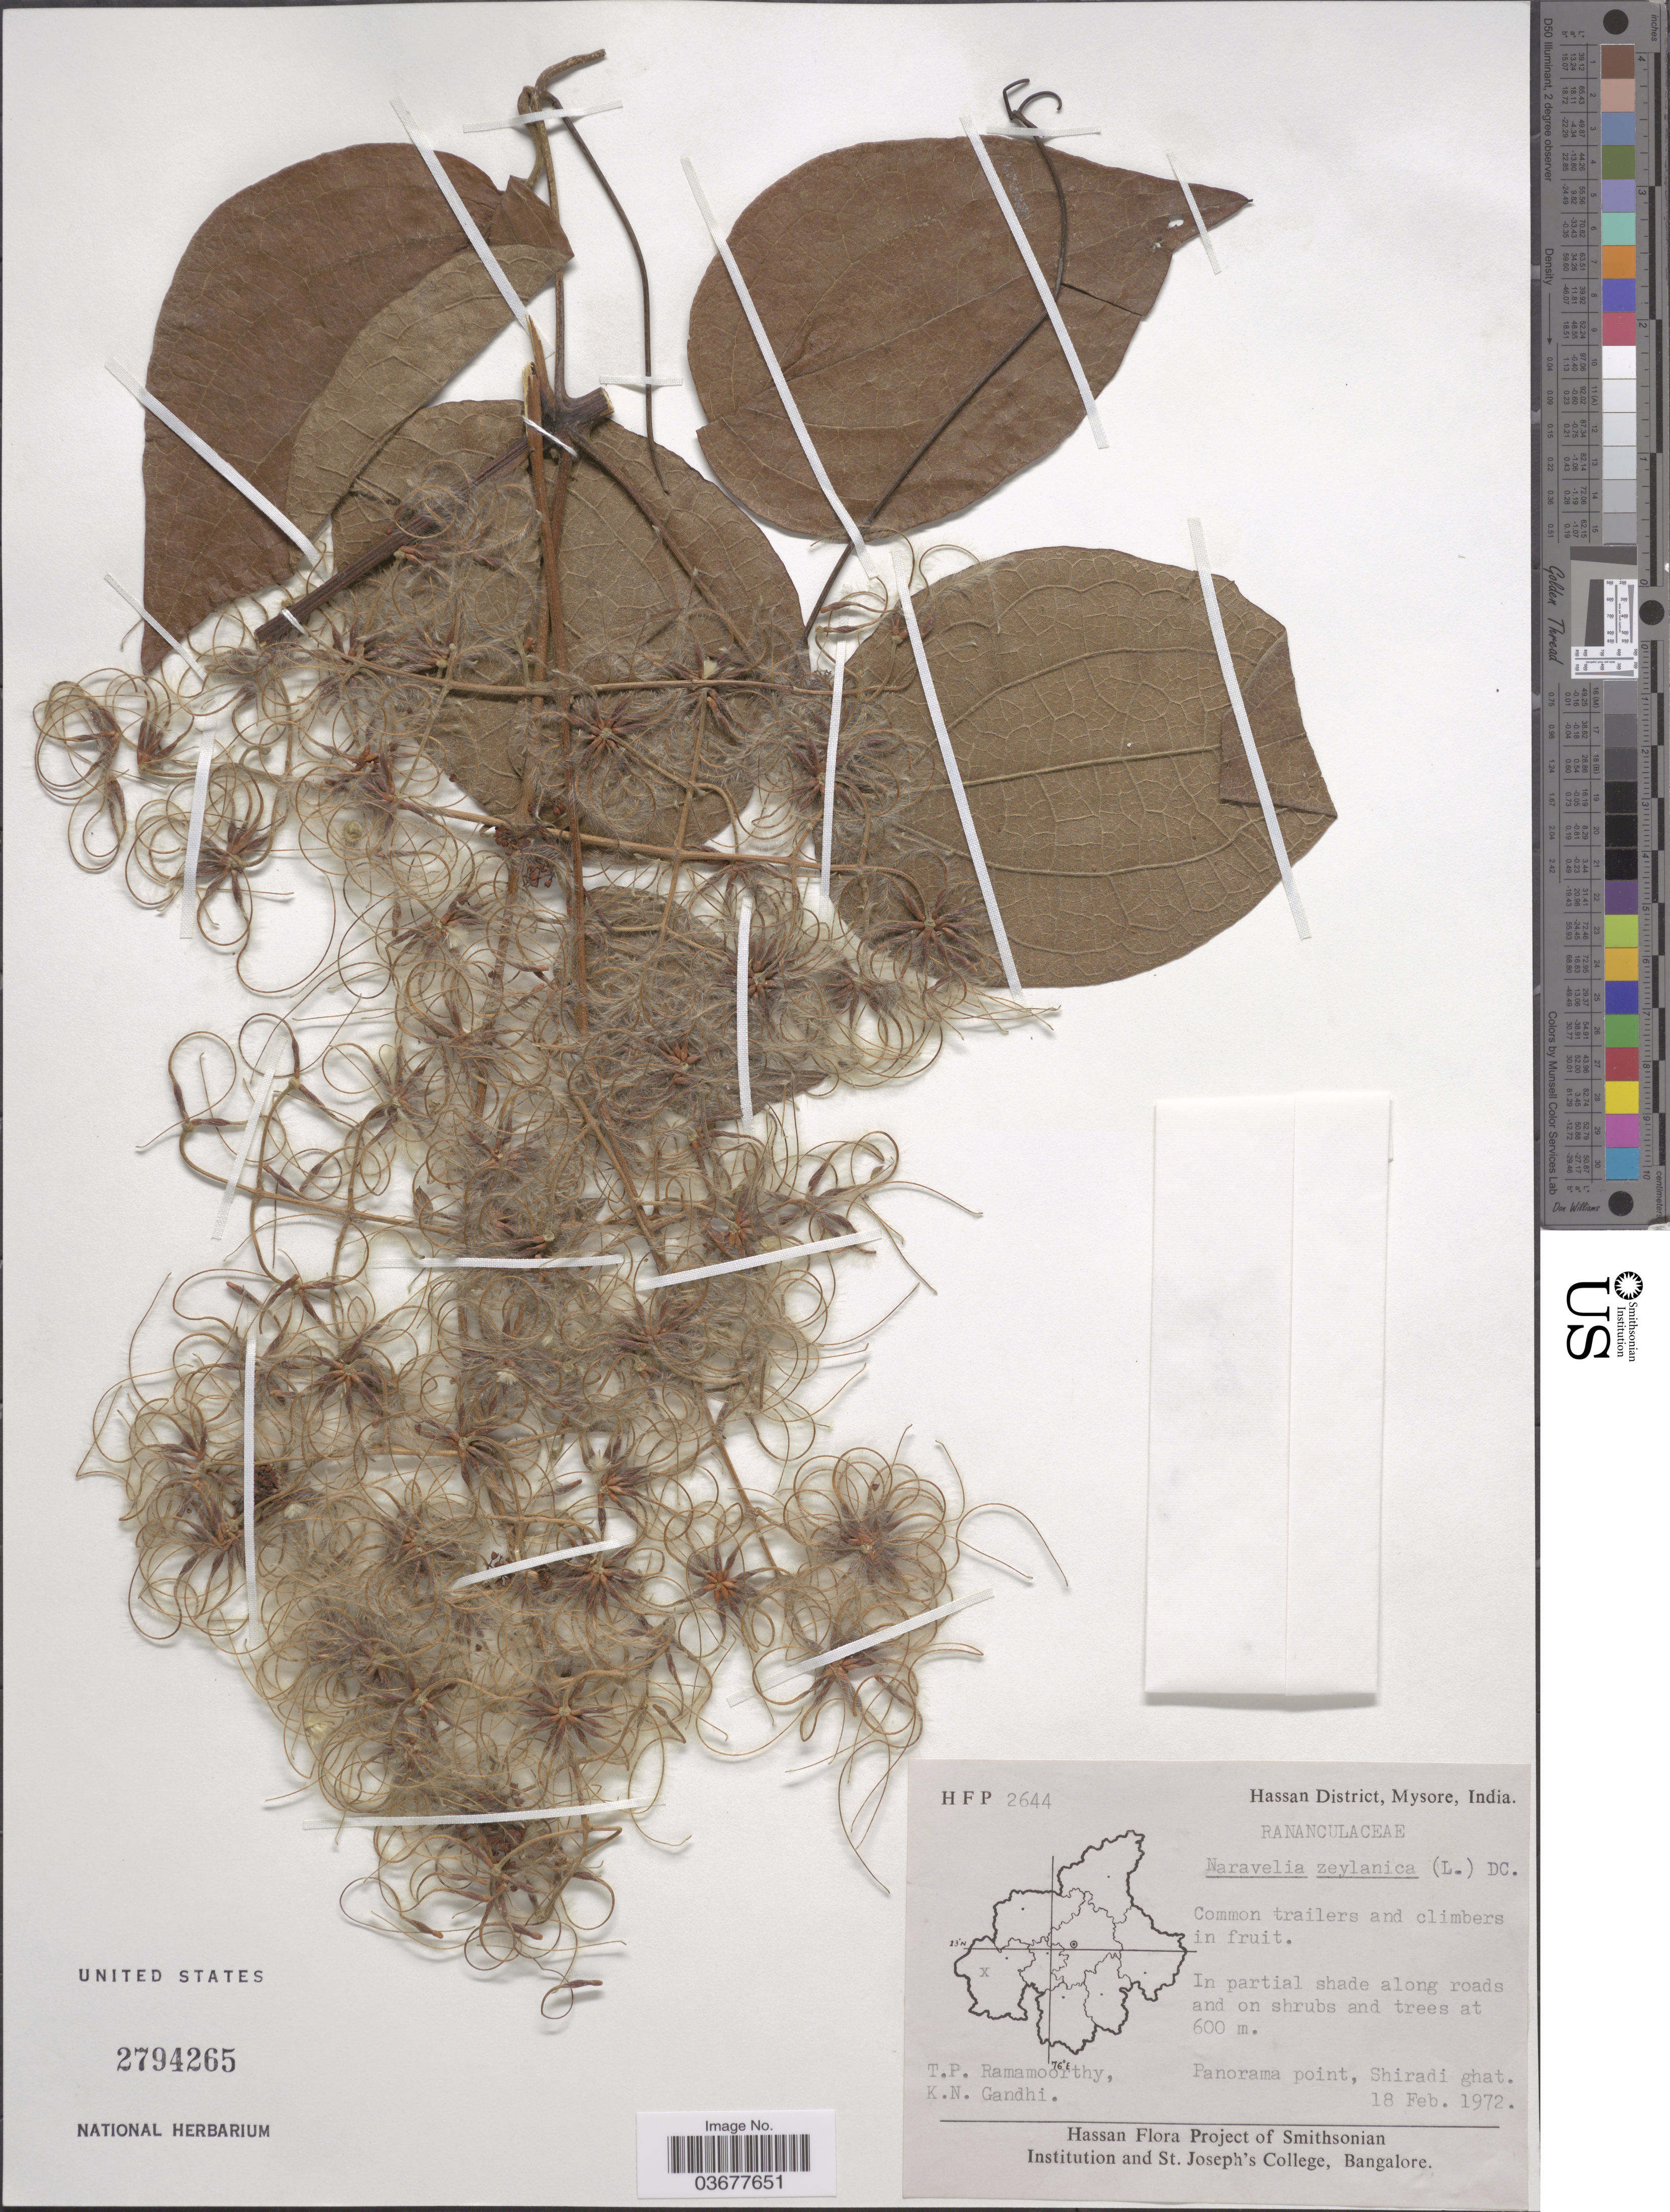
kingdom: Plantae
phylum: Tracheophyta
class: Magnoliopsida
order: Ranunculales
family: Ranunculaceae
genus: Clematis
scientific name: Clematis zeylanica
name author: (L.) Poir.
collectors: T. P. Ramamoorthy & K. N. Gandhi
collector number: HFP 2644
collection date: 1972-02-18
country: India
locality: Hassan District, Mysore. Panorama point, Shiradi ghat.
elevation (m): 600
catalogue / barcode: US 2794265